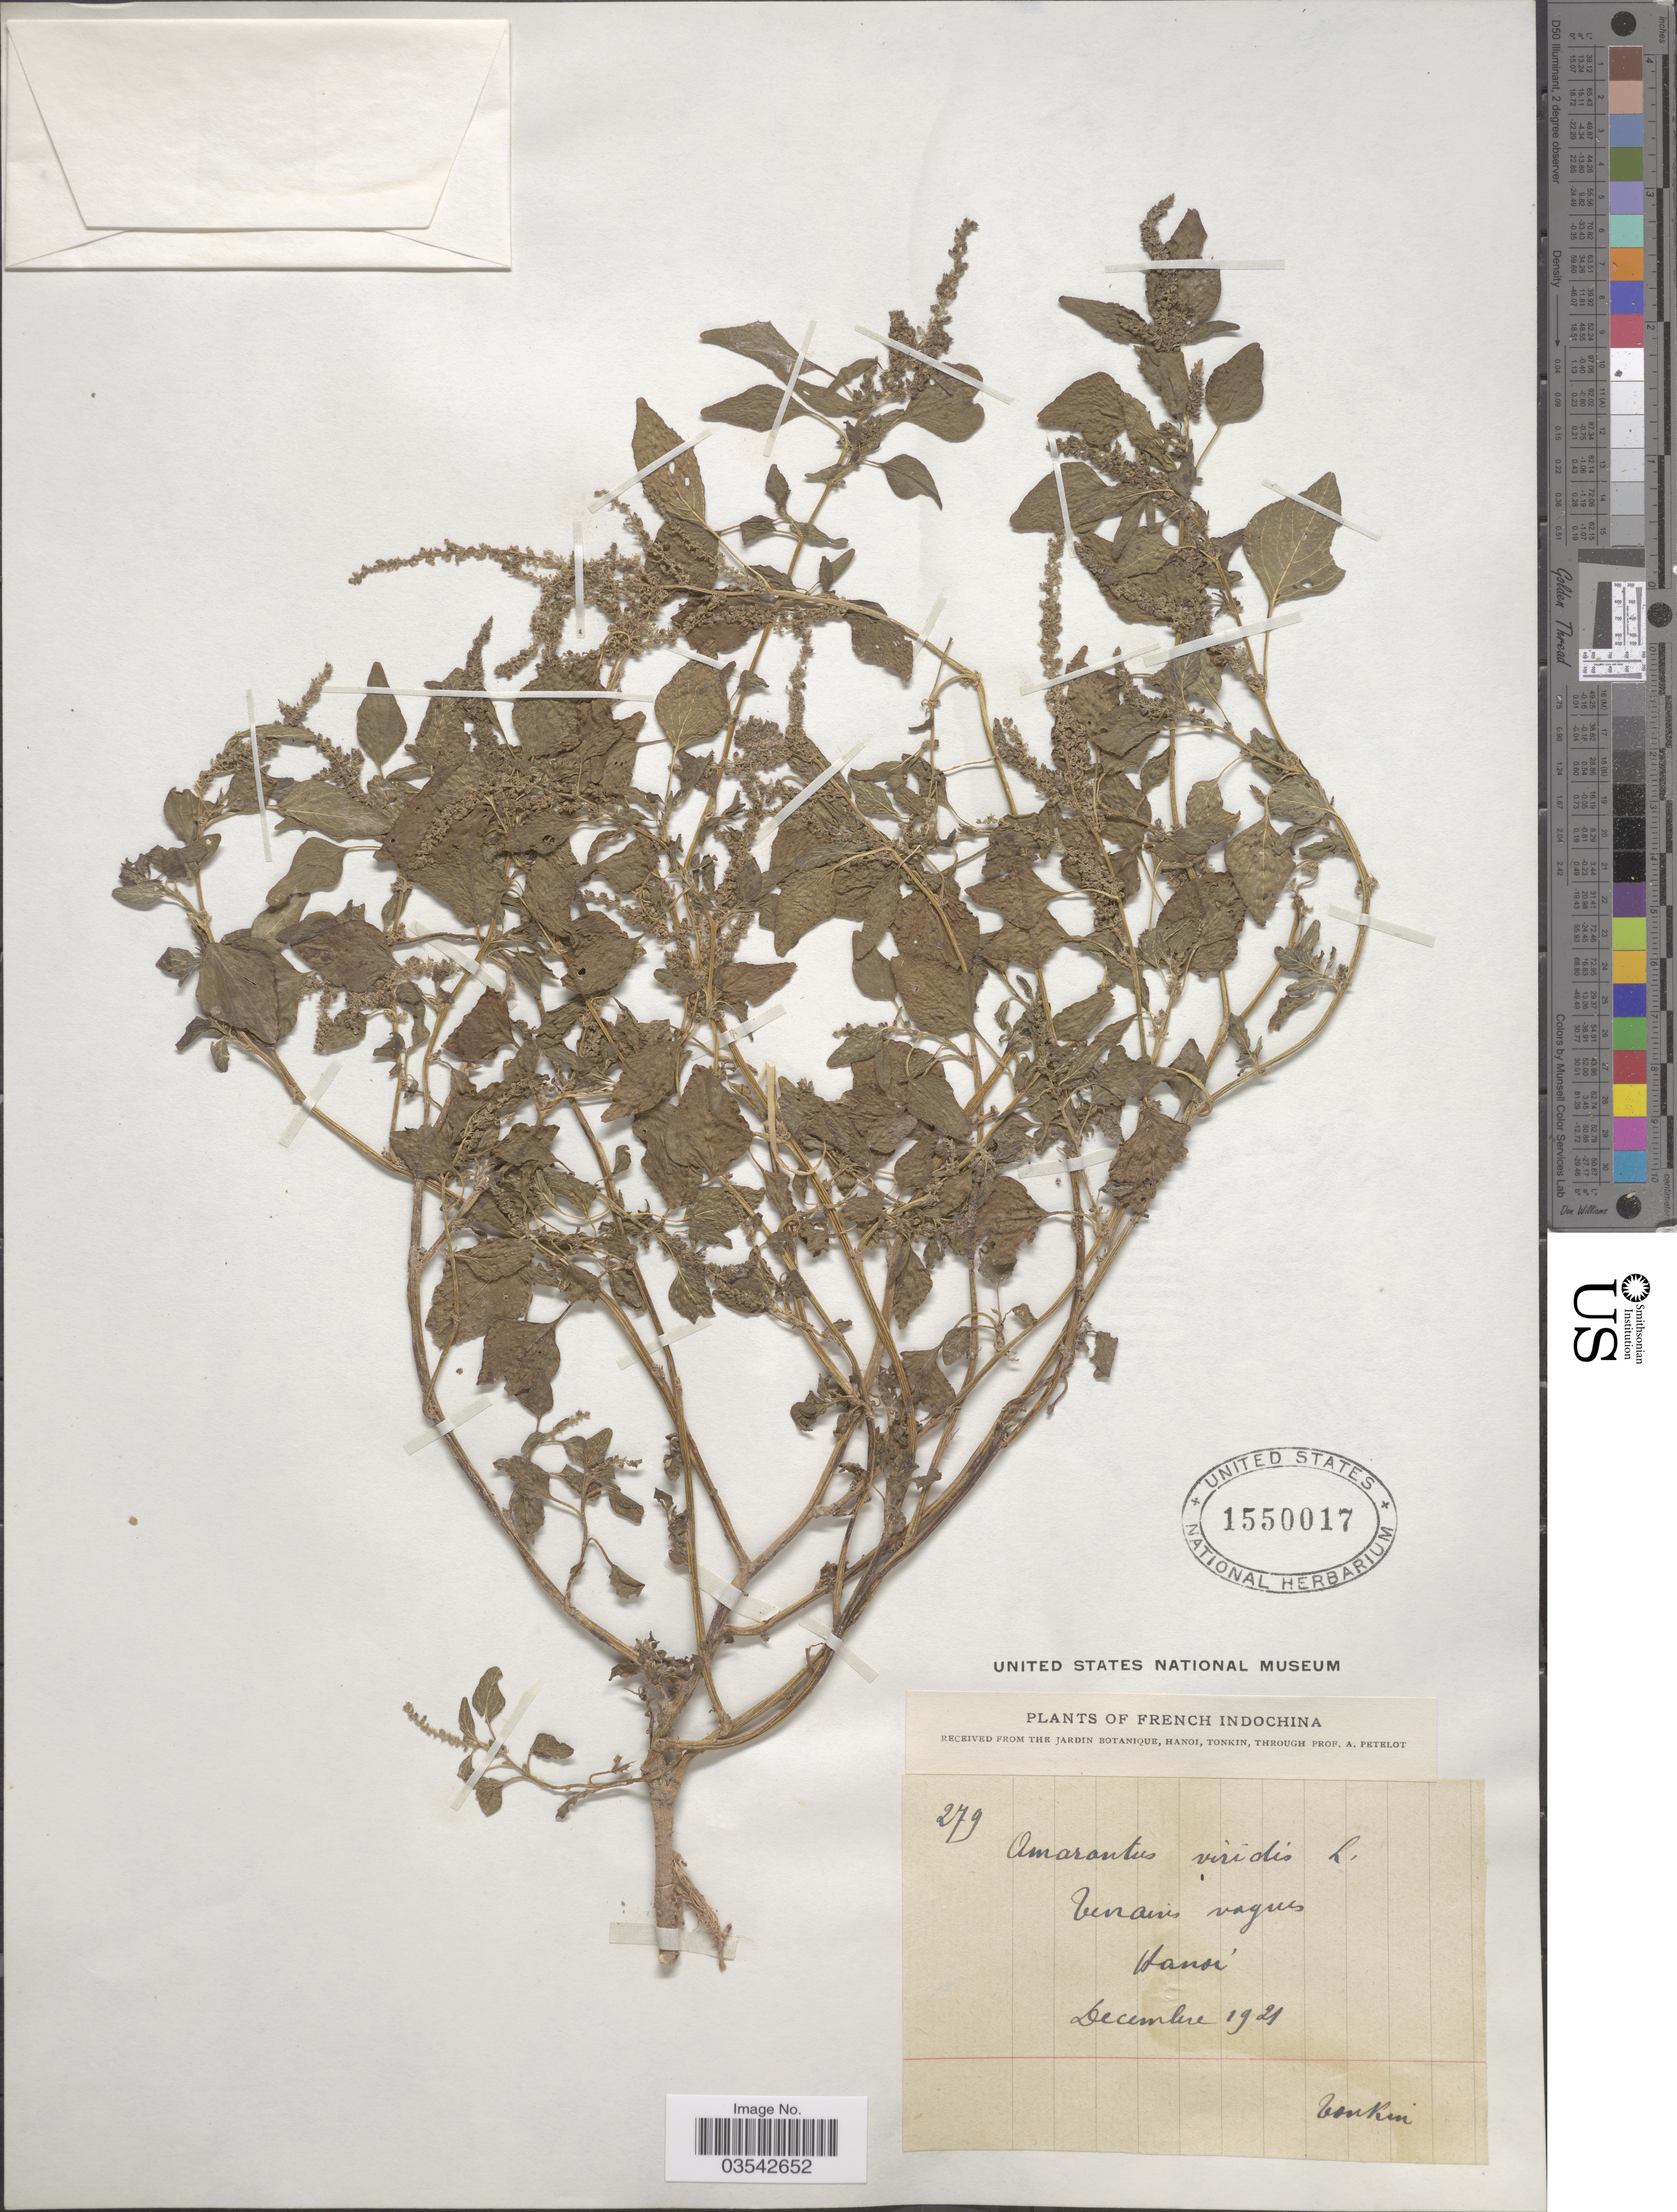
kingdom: Plantae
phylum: Tracheophyta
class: Magnoliopsida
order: Caryophyllales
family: Amaranthaceae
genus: Amaranthus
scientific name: Amaranthus viridis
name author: L.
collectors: Pételot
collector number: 279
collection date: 1921-12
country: Vietnam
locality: French Indochina. Hanoi.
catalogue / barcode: US 1550017